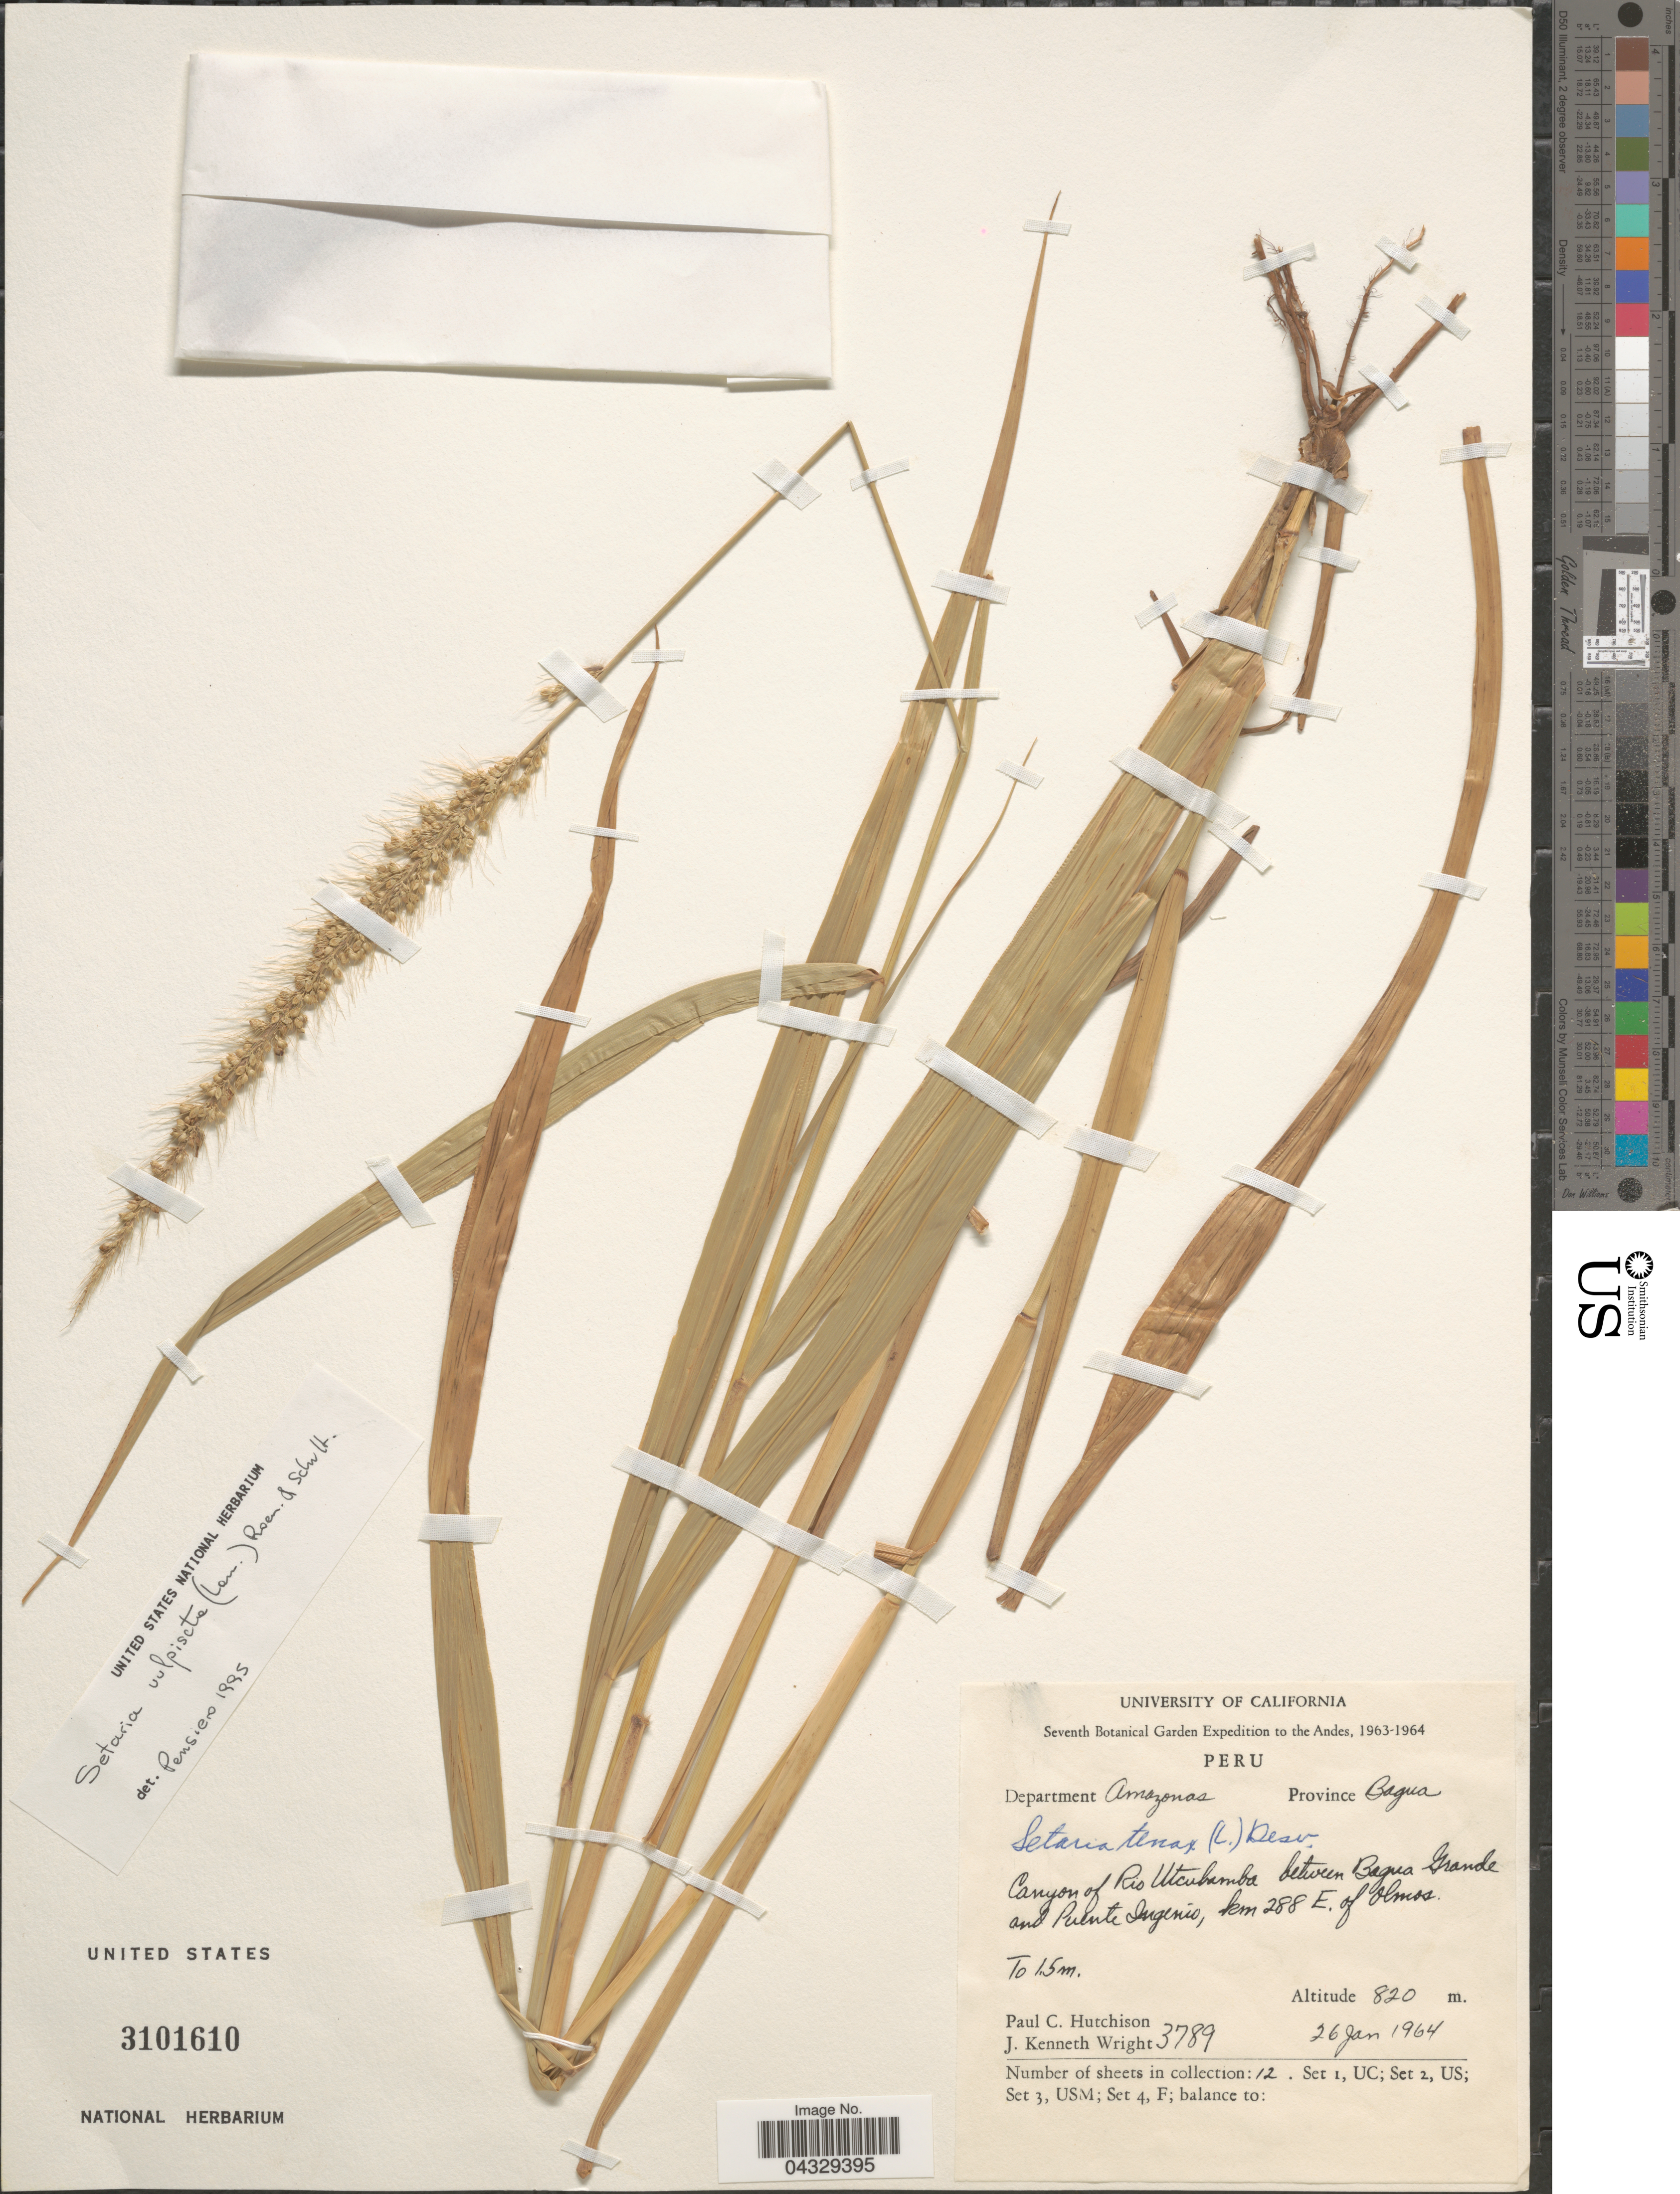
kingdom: Plantae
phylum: Tracheophyta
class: Liliopsida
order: Poales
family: Poaceae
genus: Setaria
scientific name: Setaria vulpiseta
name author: (Lam.) Roem. & Schult.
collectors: P. C. Hutchison & J. K. Wright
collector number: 3789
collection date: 1964-01-26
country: Peru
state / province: Amazonas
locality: Seventh Botanical Garden Expedition to the Andes, 1963-1964. Department Amazonas. Province Bagua. Canyon of Rio Utcubamba between Bagua Grande and Puente Ingenio, km 288 E. of Olmos.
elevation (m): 820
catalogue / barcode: US 3101610